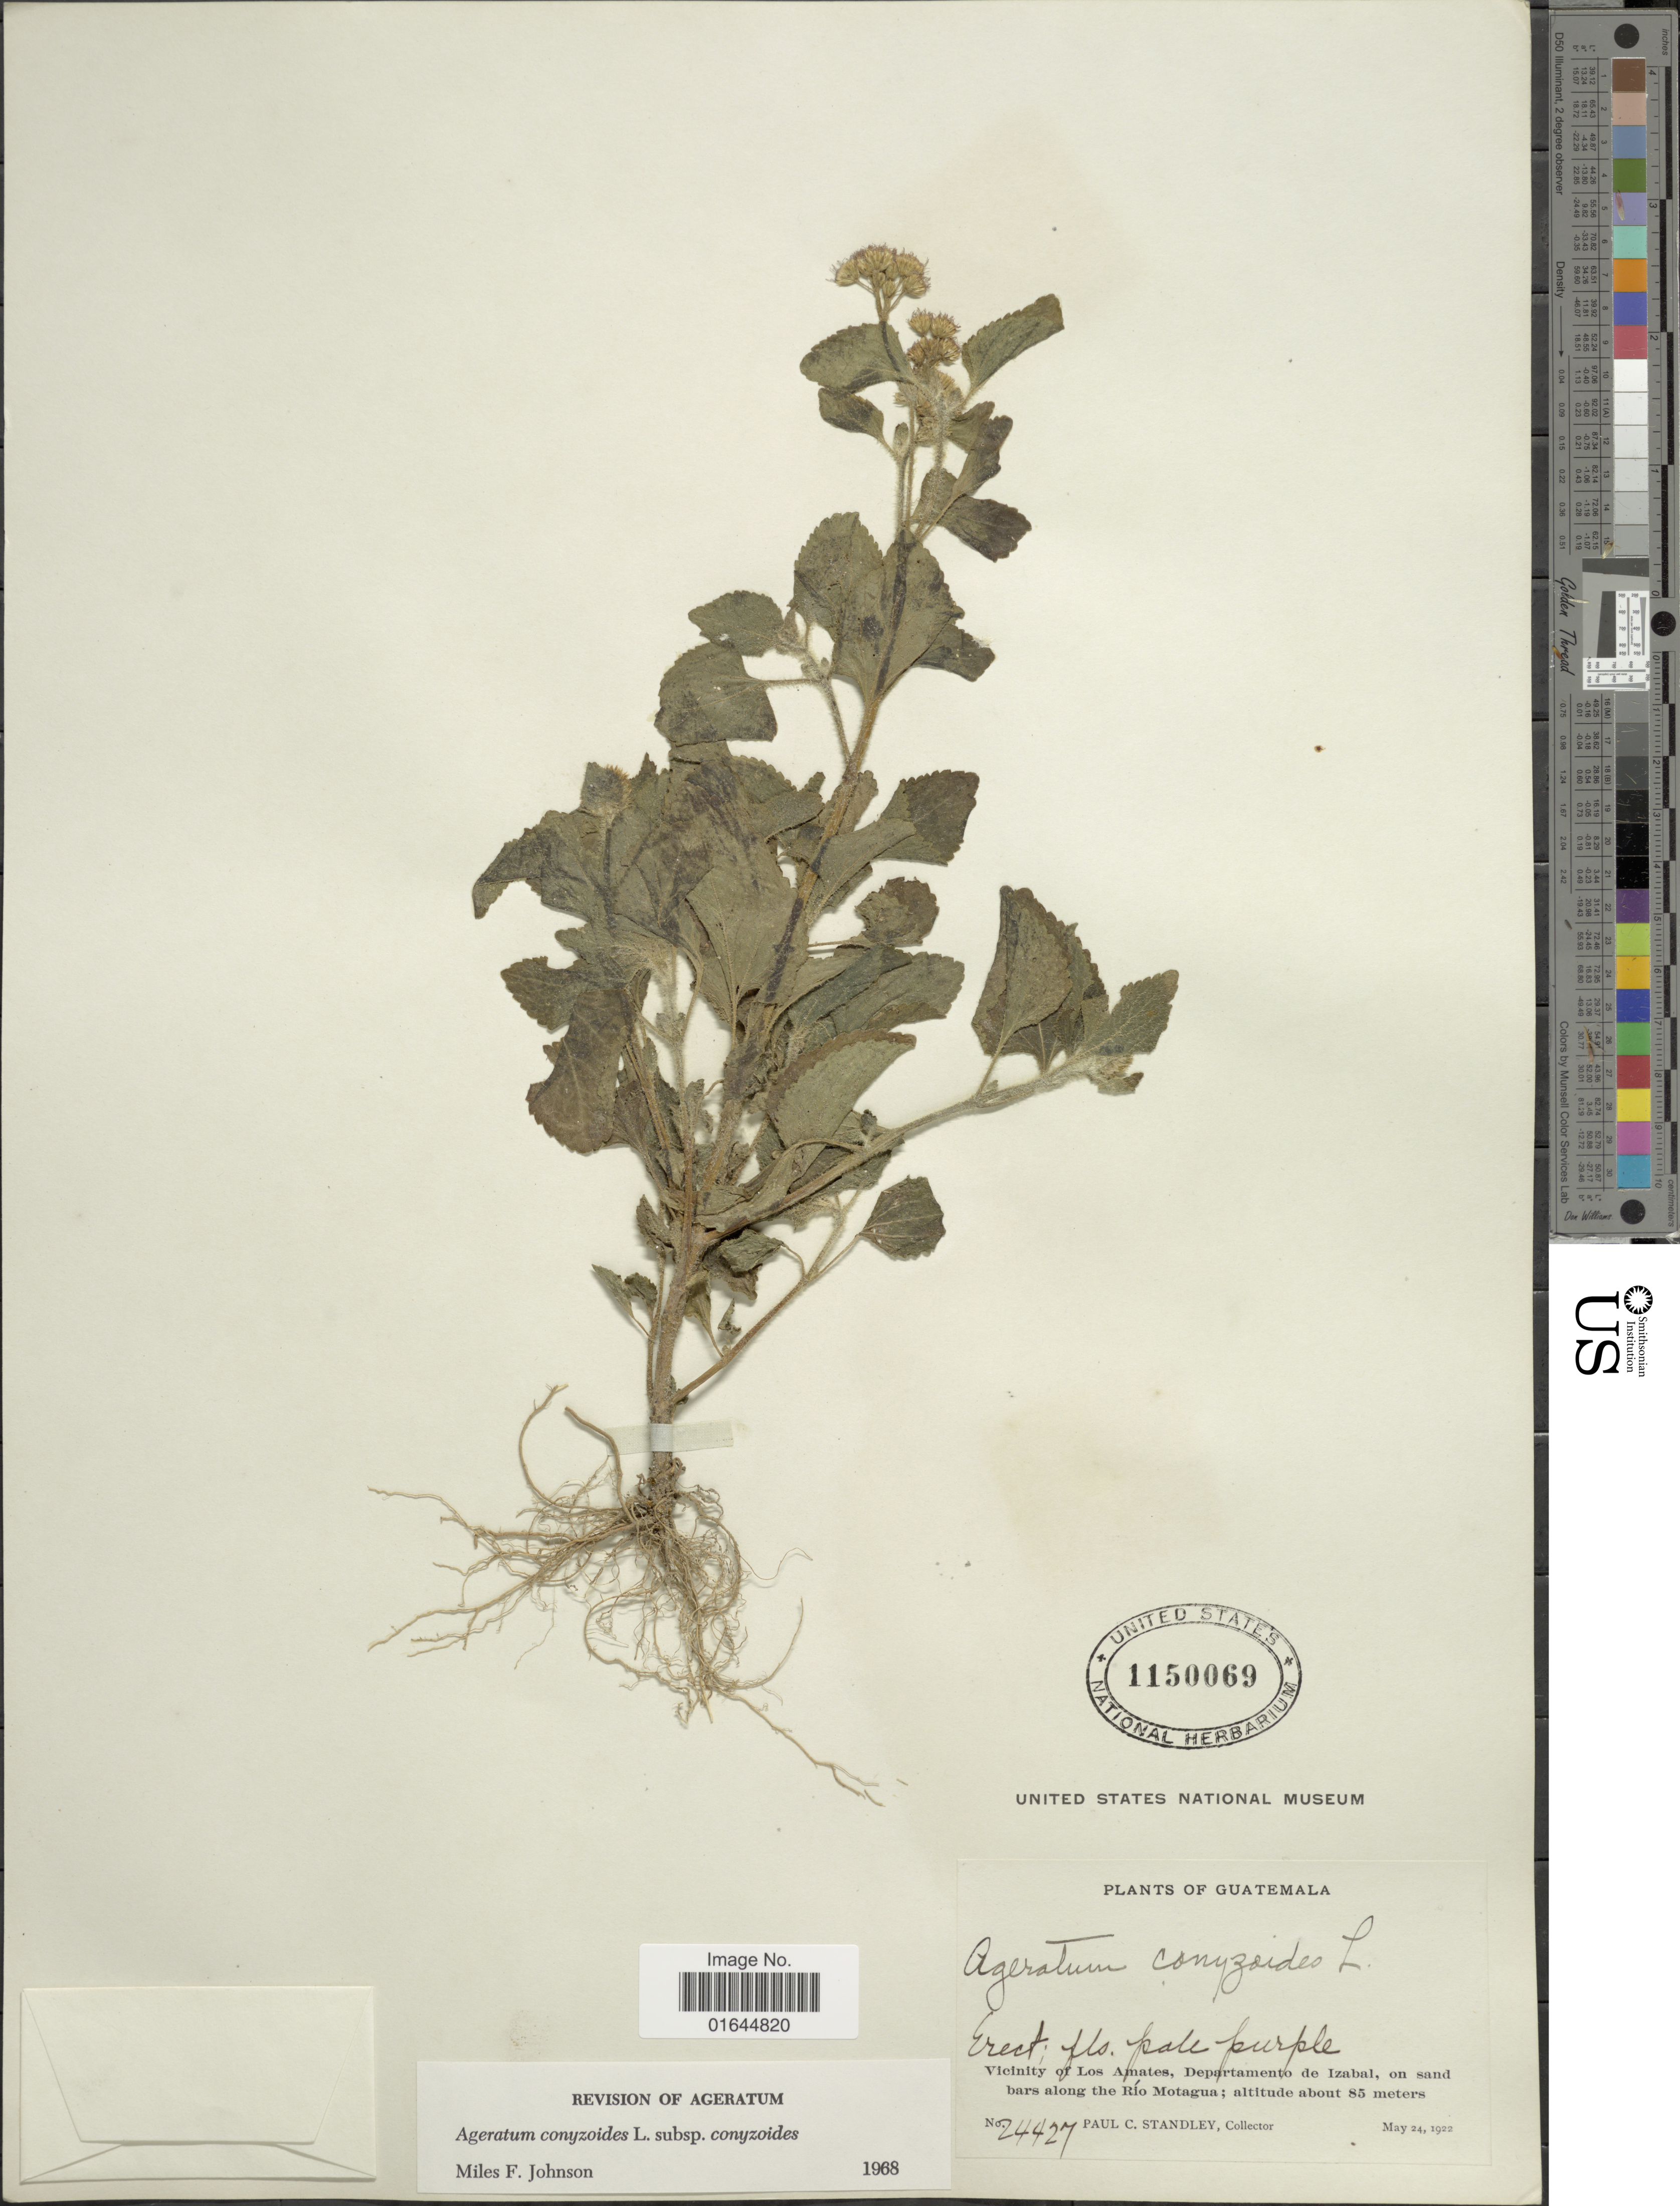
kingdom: Plantae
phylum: Tracheophyta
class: Magnoliopsida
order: Asterales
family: Asteraceae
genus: Ageratum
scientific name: Ageratum houstonianum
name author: Mill.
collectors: P. C. Standley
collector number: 24427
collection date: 1922-05-24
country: Guatemala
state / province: Izabal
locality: Guatemala, vicinity of Los Amatesm Departamento de Izabal, on sand bars along the Río Motagua.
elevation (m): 85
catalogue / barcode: US 1150069